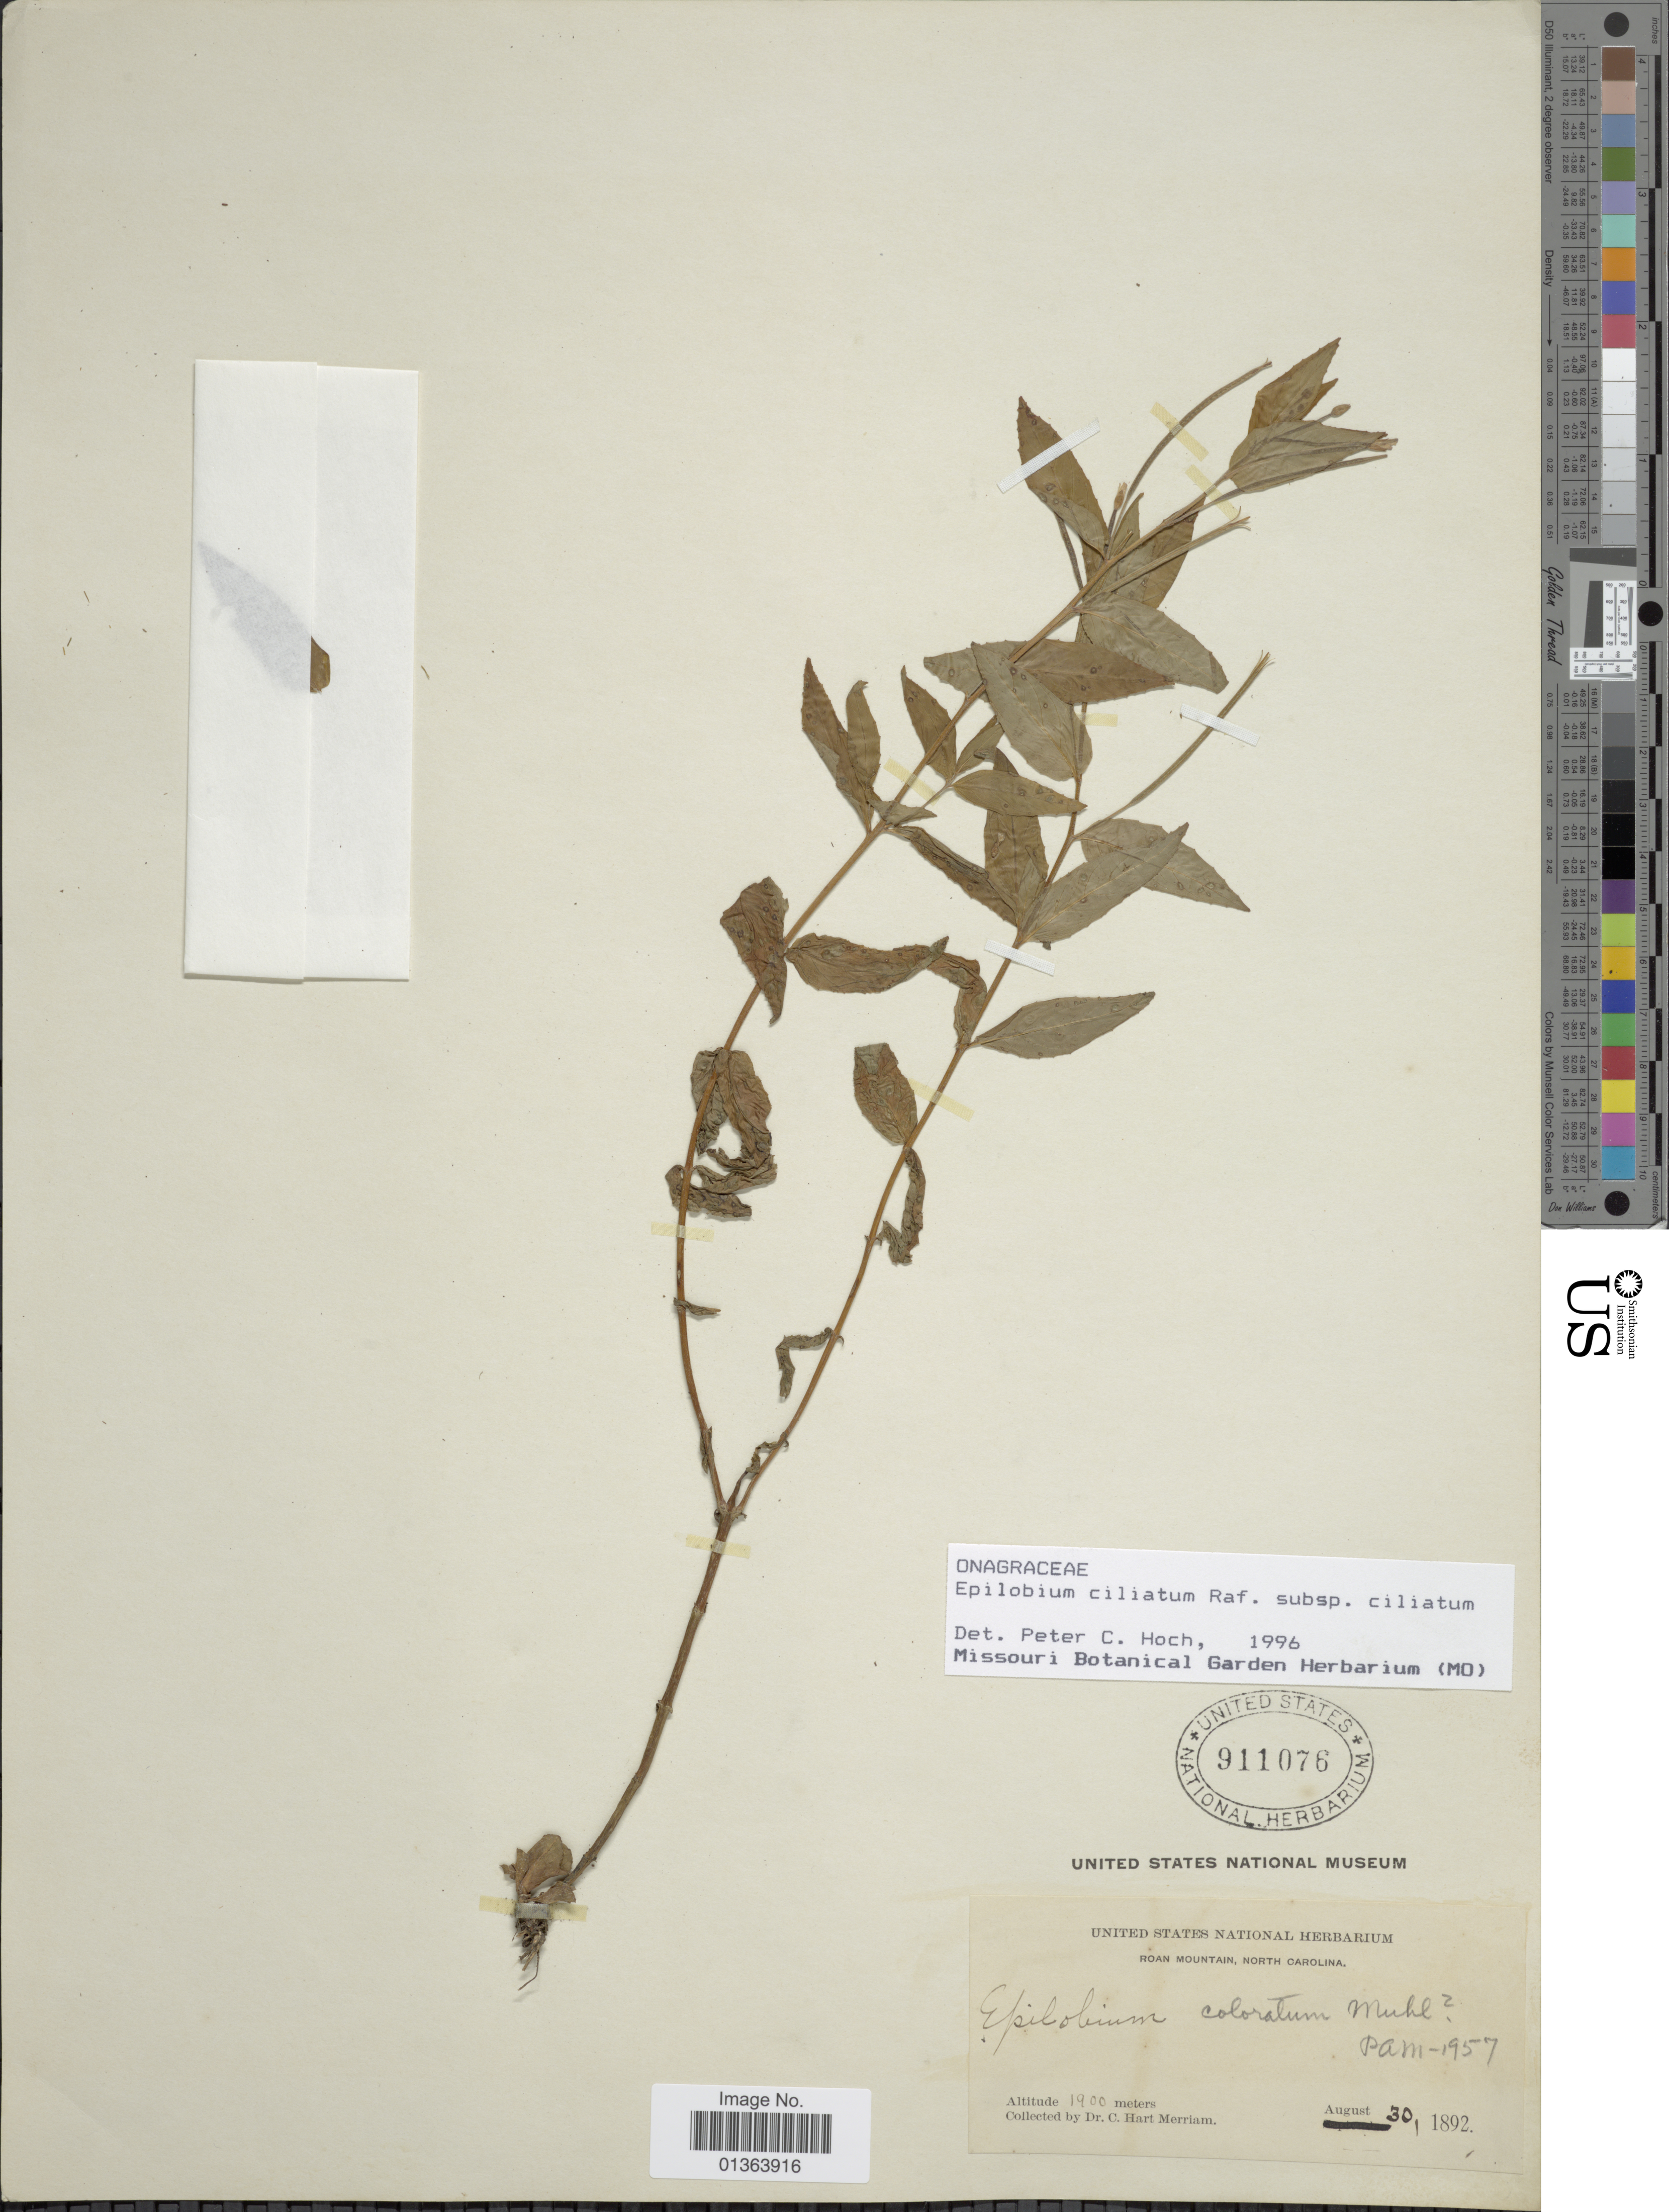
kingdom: Plantae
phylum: Tracheophyta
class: Magnoliopsida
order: Myrtales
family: Onagraceae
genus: Epilobium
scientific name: Epilobium ciliatum subsp. ciliatum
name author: Raf.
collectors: C. Merriam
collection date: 1892-08-30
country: United States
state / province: North Carolina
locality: Roan Mountain.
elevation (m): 1900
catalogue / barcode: US 911076